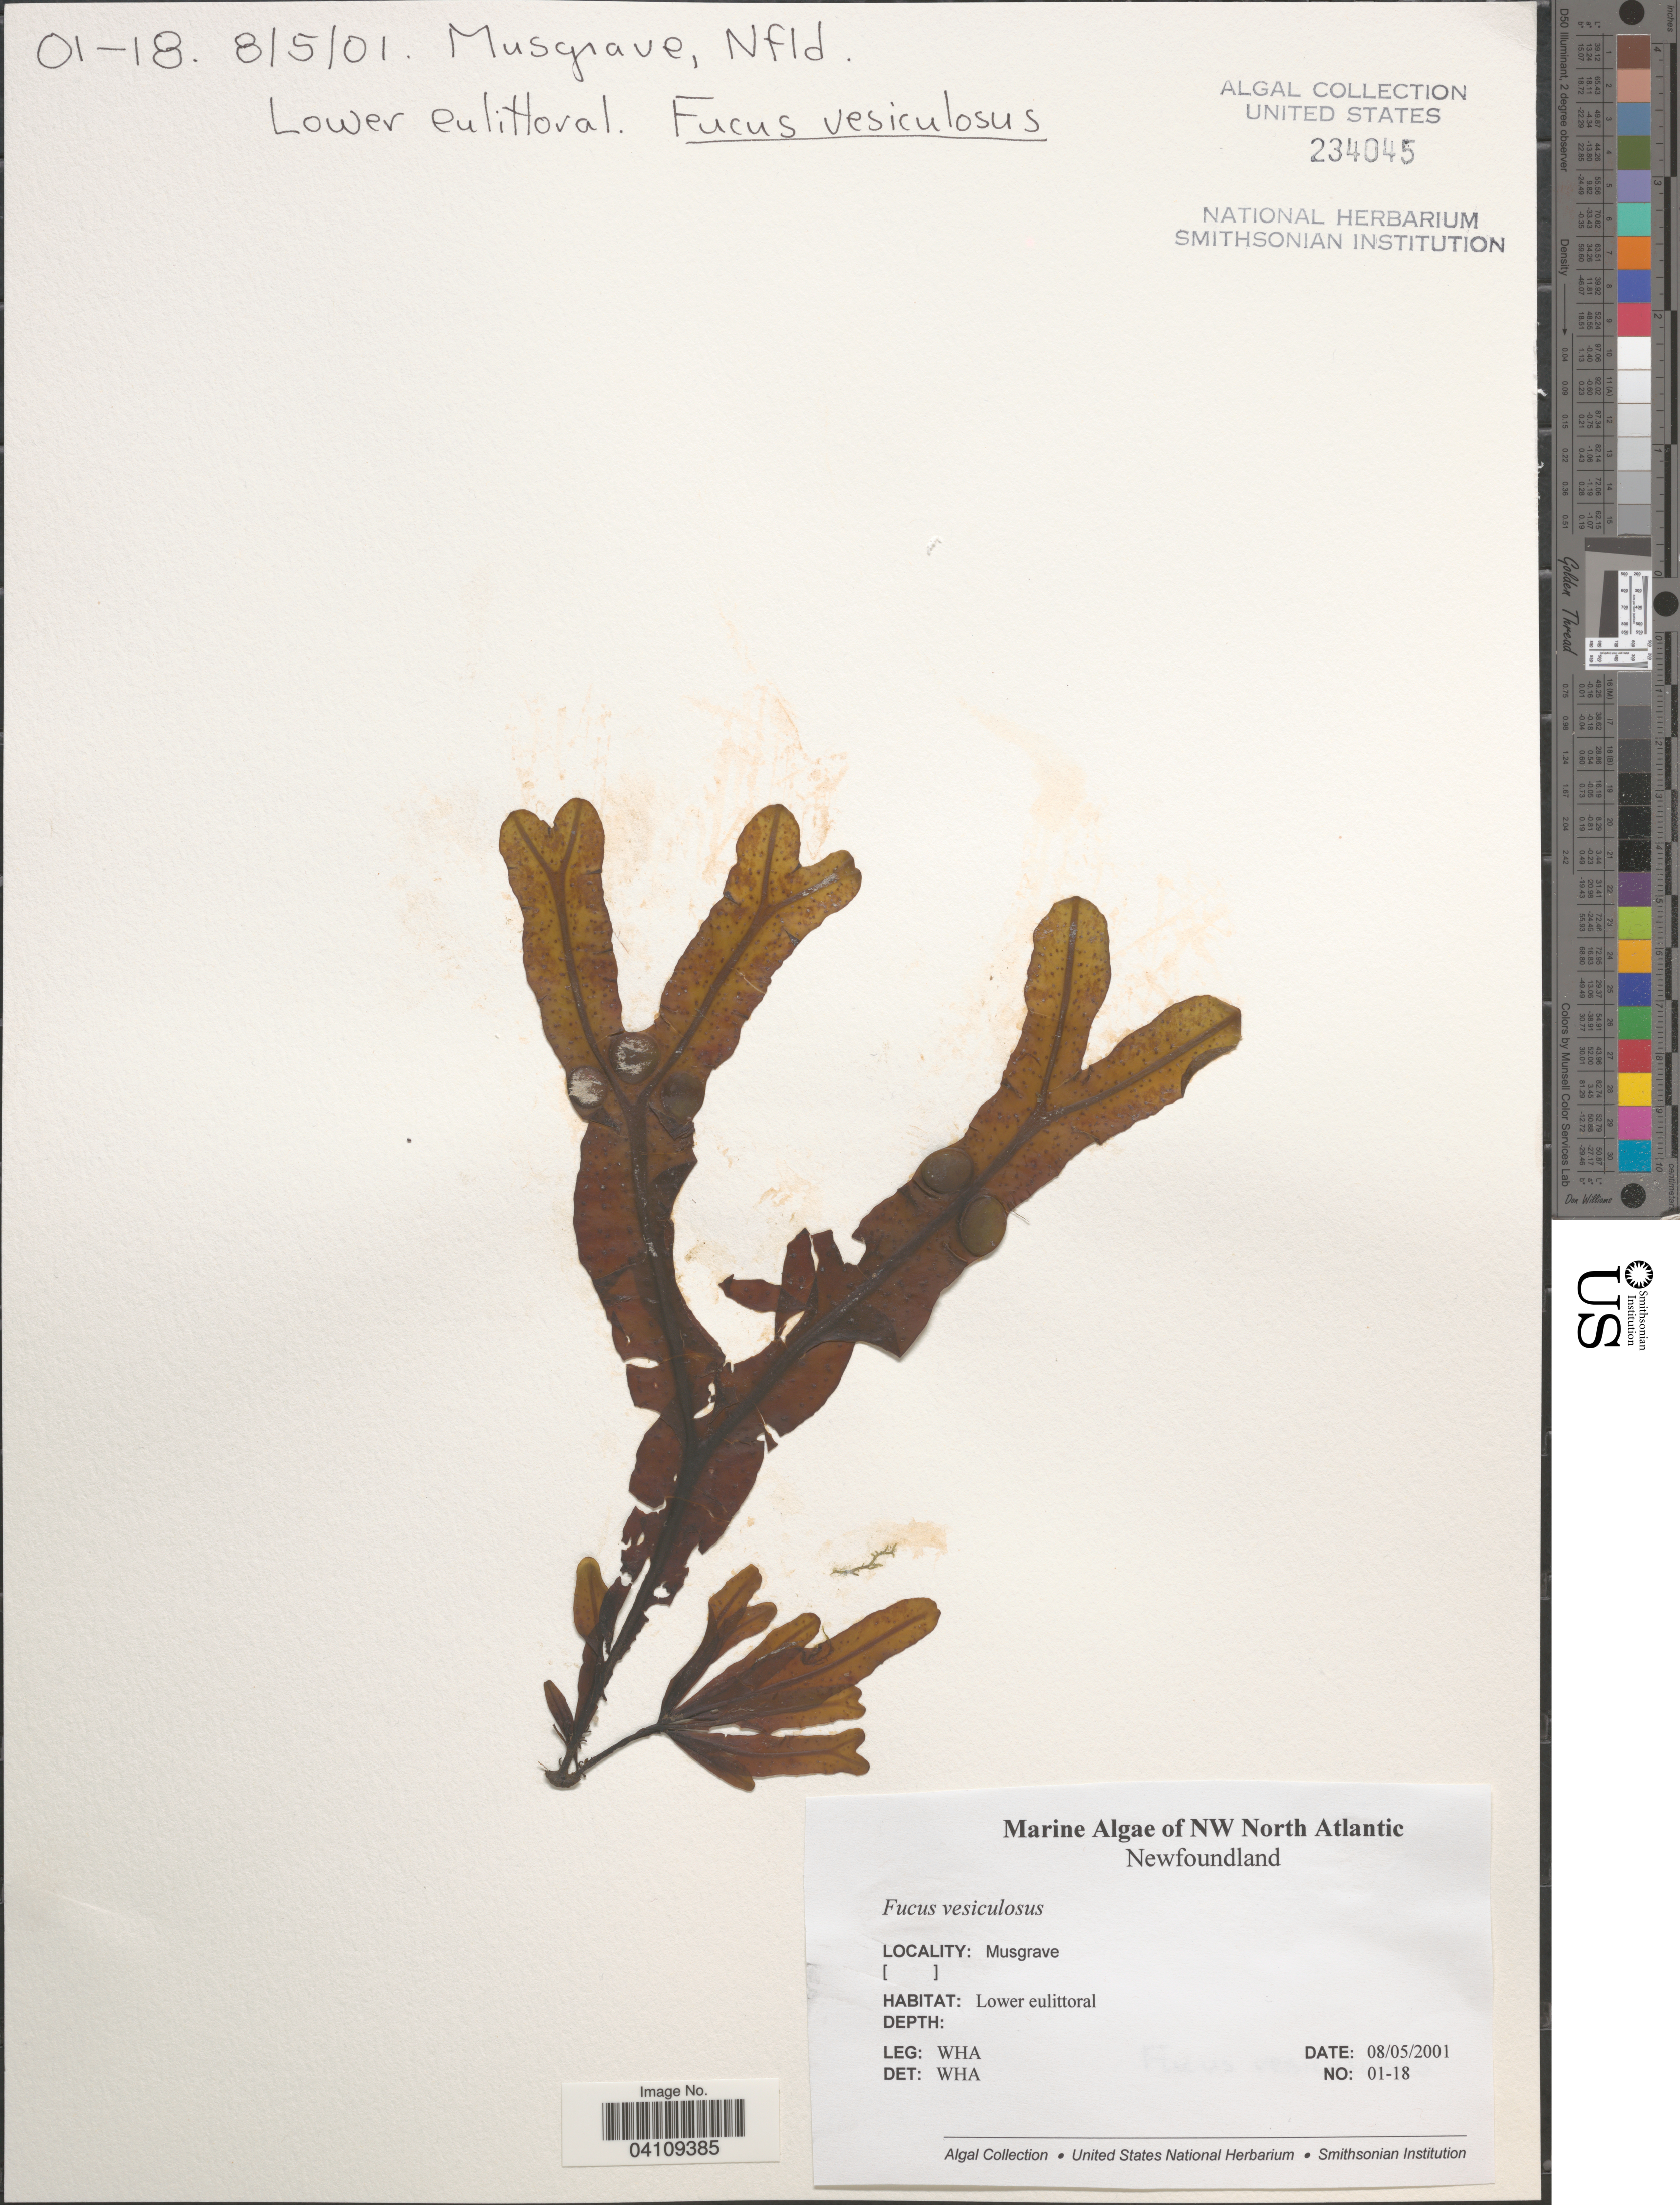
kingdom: Chromista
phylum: Ochrophyta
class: Phaeophyceae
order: Fucales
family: Fucaceae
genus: Fucus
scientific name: Fucus vesiculosus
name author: L.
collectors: W. H. Adey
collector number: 01-18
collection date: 2001-05-08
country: Canada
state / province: Newfoundland and Labrador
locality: NW North Atlantic. Musgrave.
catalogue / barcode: US 234045